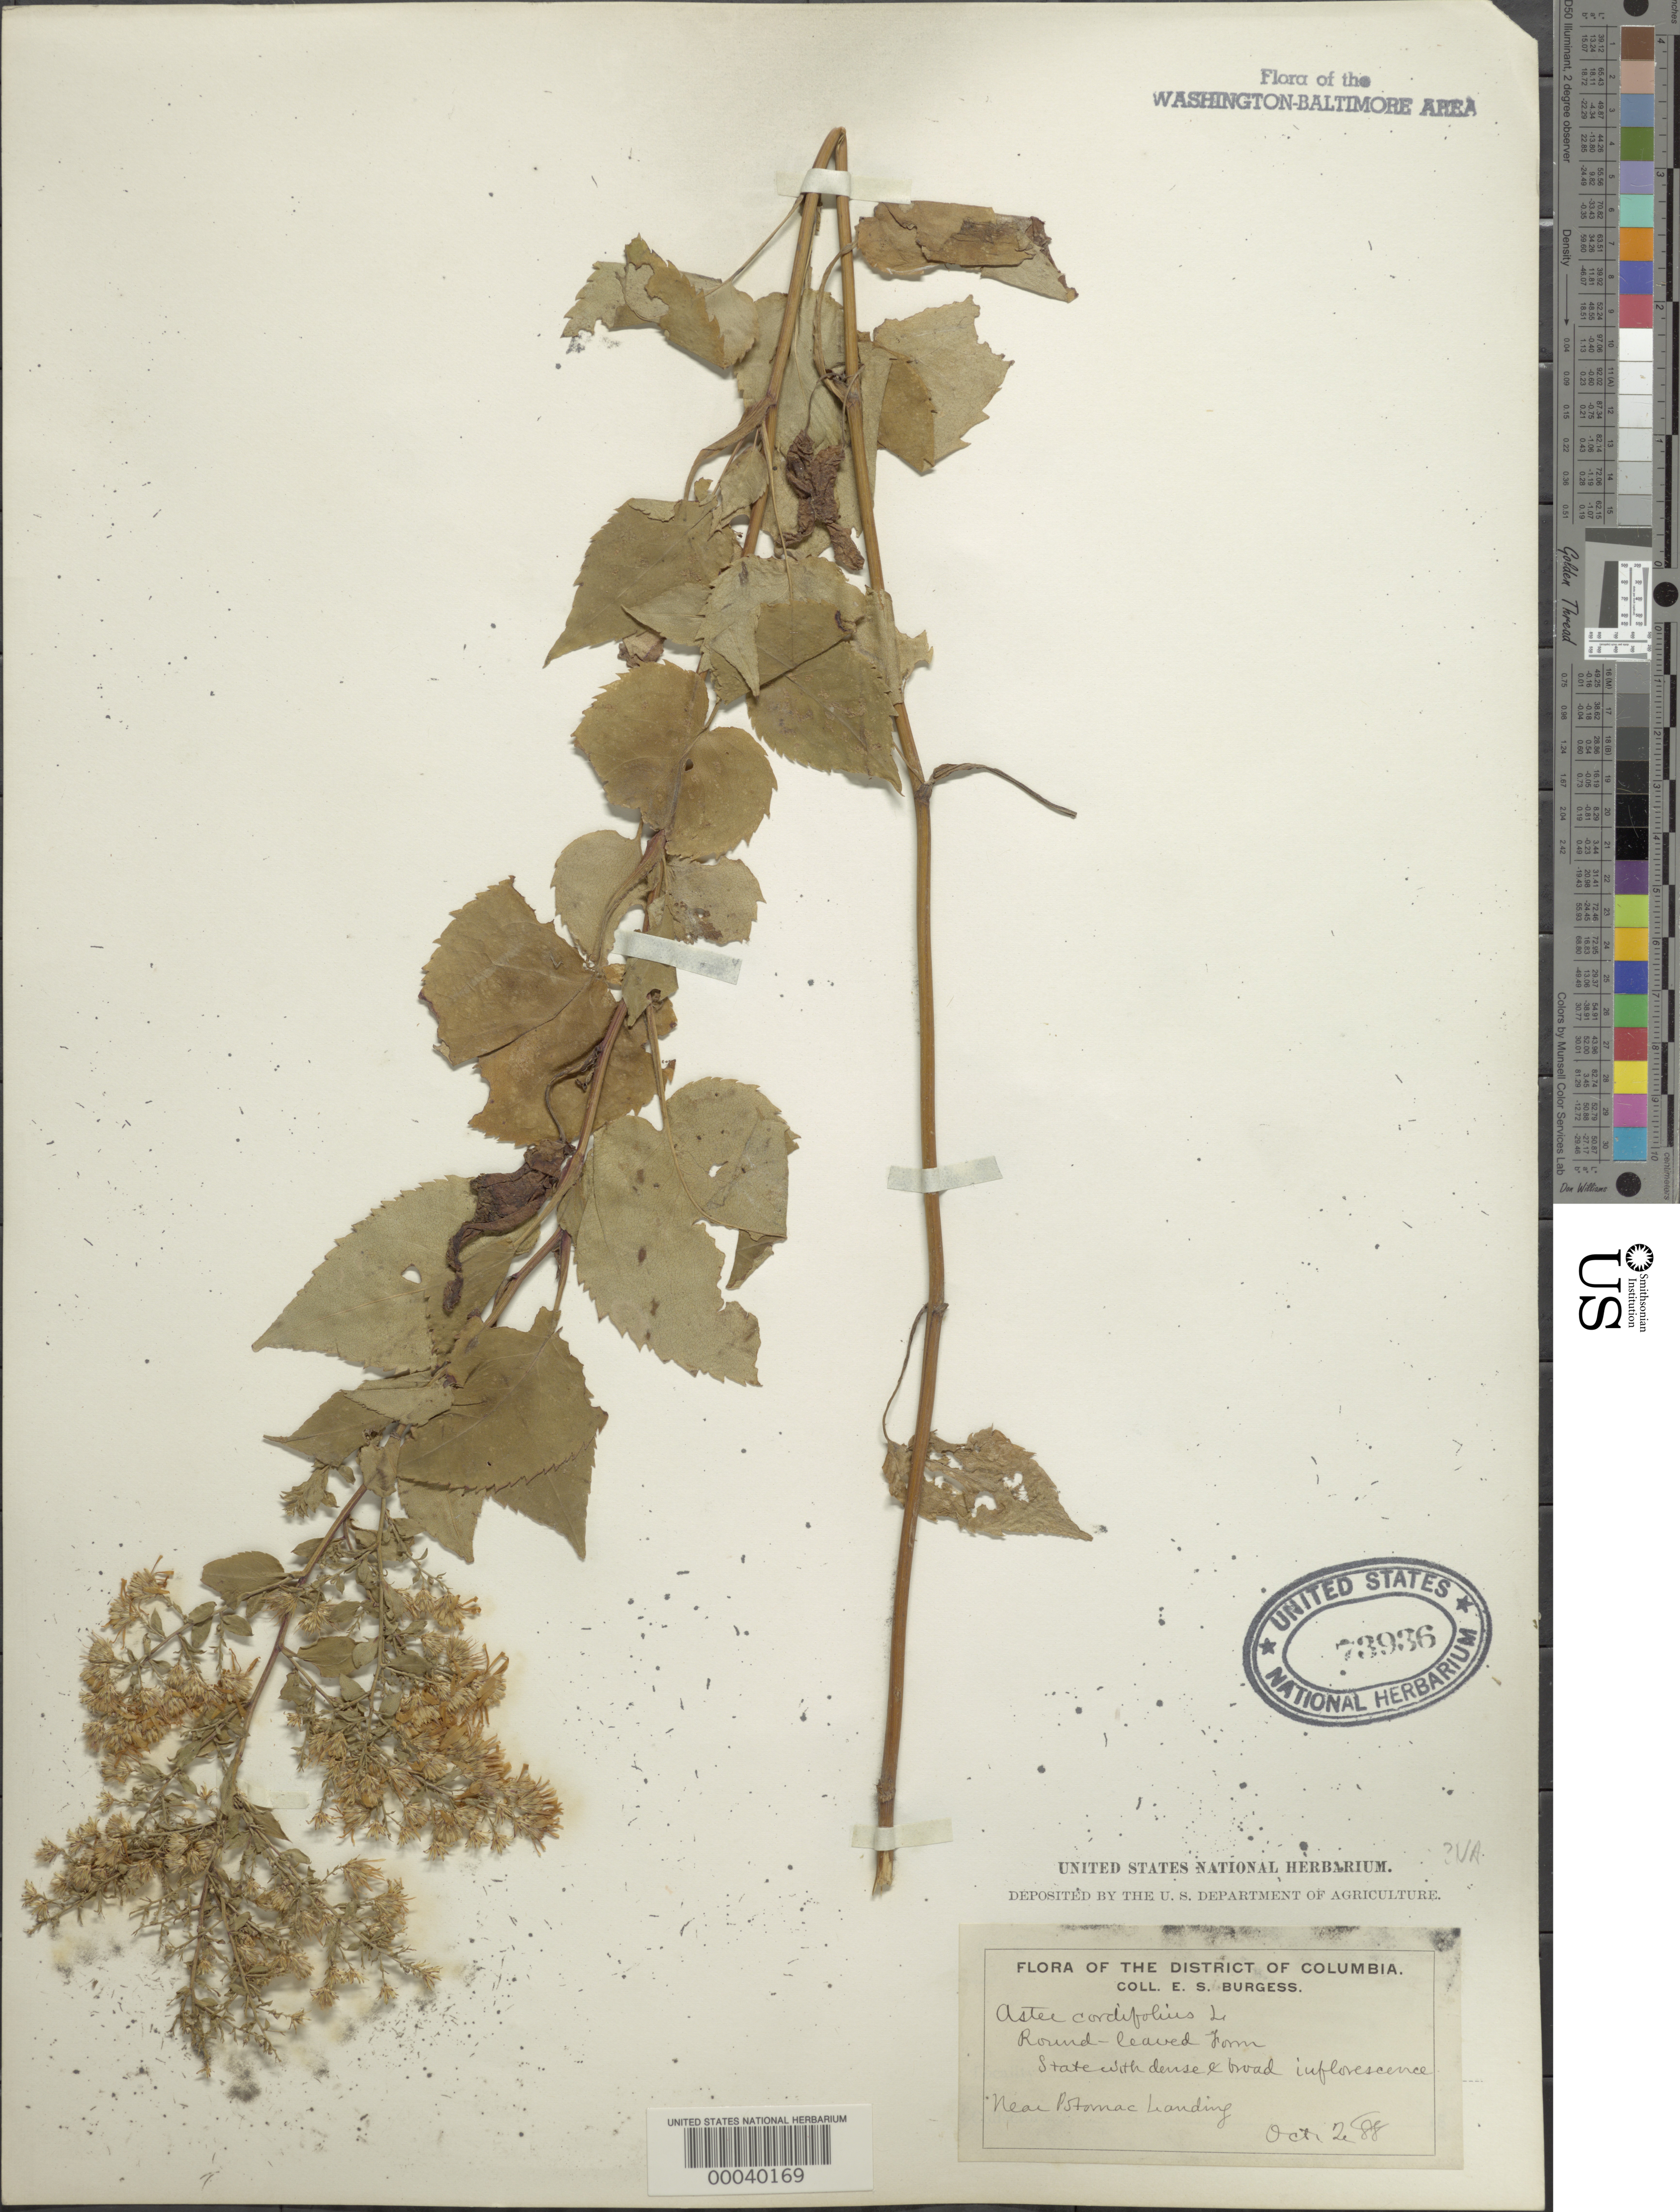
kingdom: Plantae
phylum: Tracheophyta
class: Magnoliopsida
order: Asterales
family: Asteraceae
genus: Symphyotrichum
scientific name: Symphyotrichum cordifolium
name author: (L.) G.L. Nesom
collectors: E. Burgess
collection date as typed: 02 Oct 1888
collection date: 1888-10-02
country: United States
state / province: District of Columbia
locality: Near Potomac Landing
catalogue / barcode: US 73936